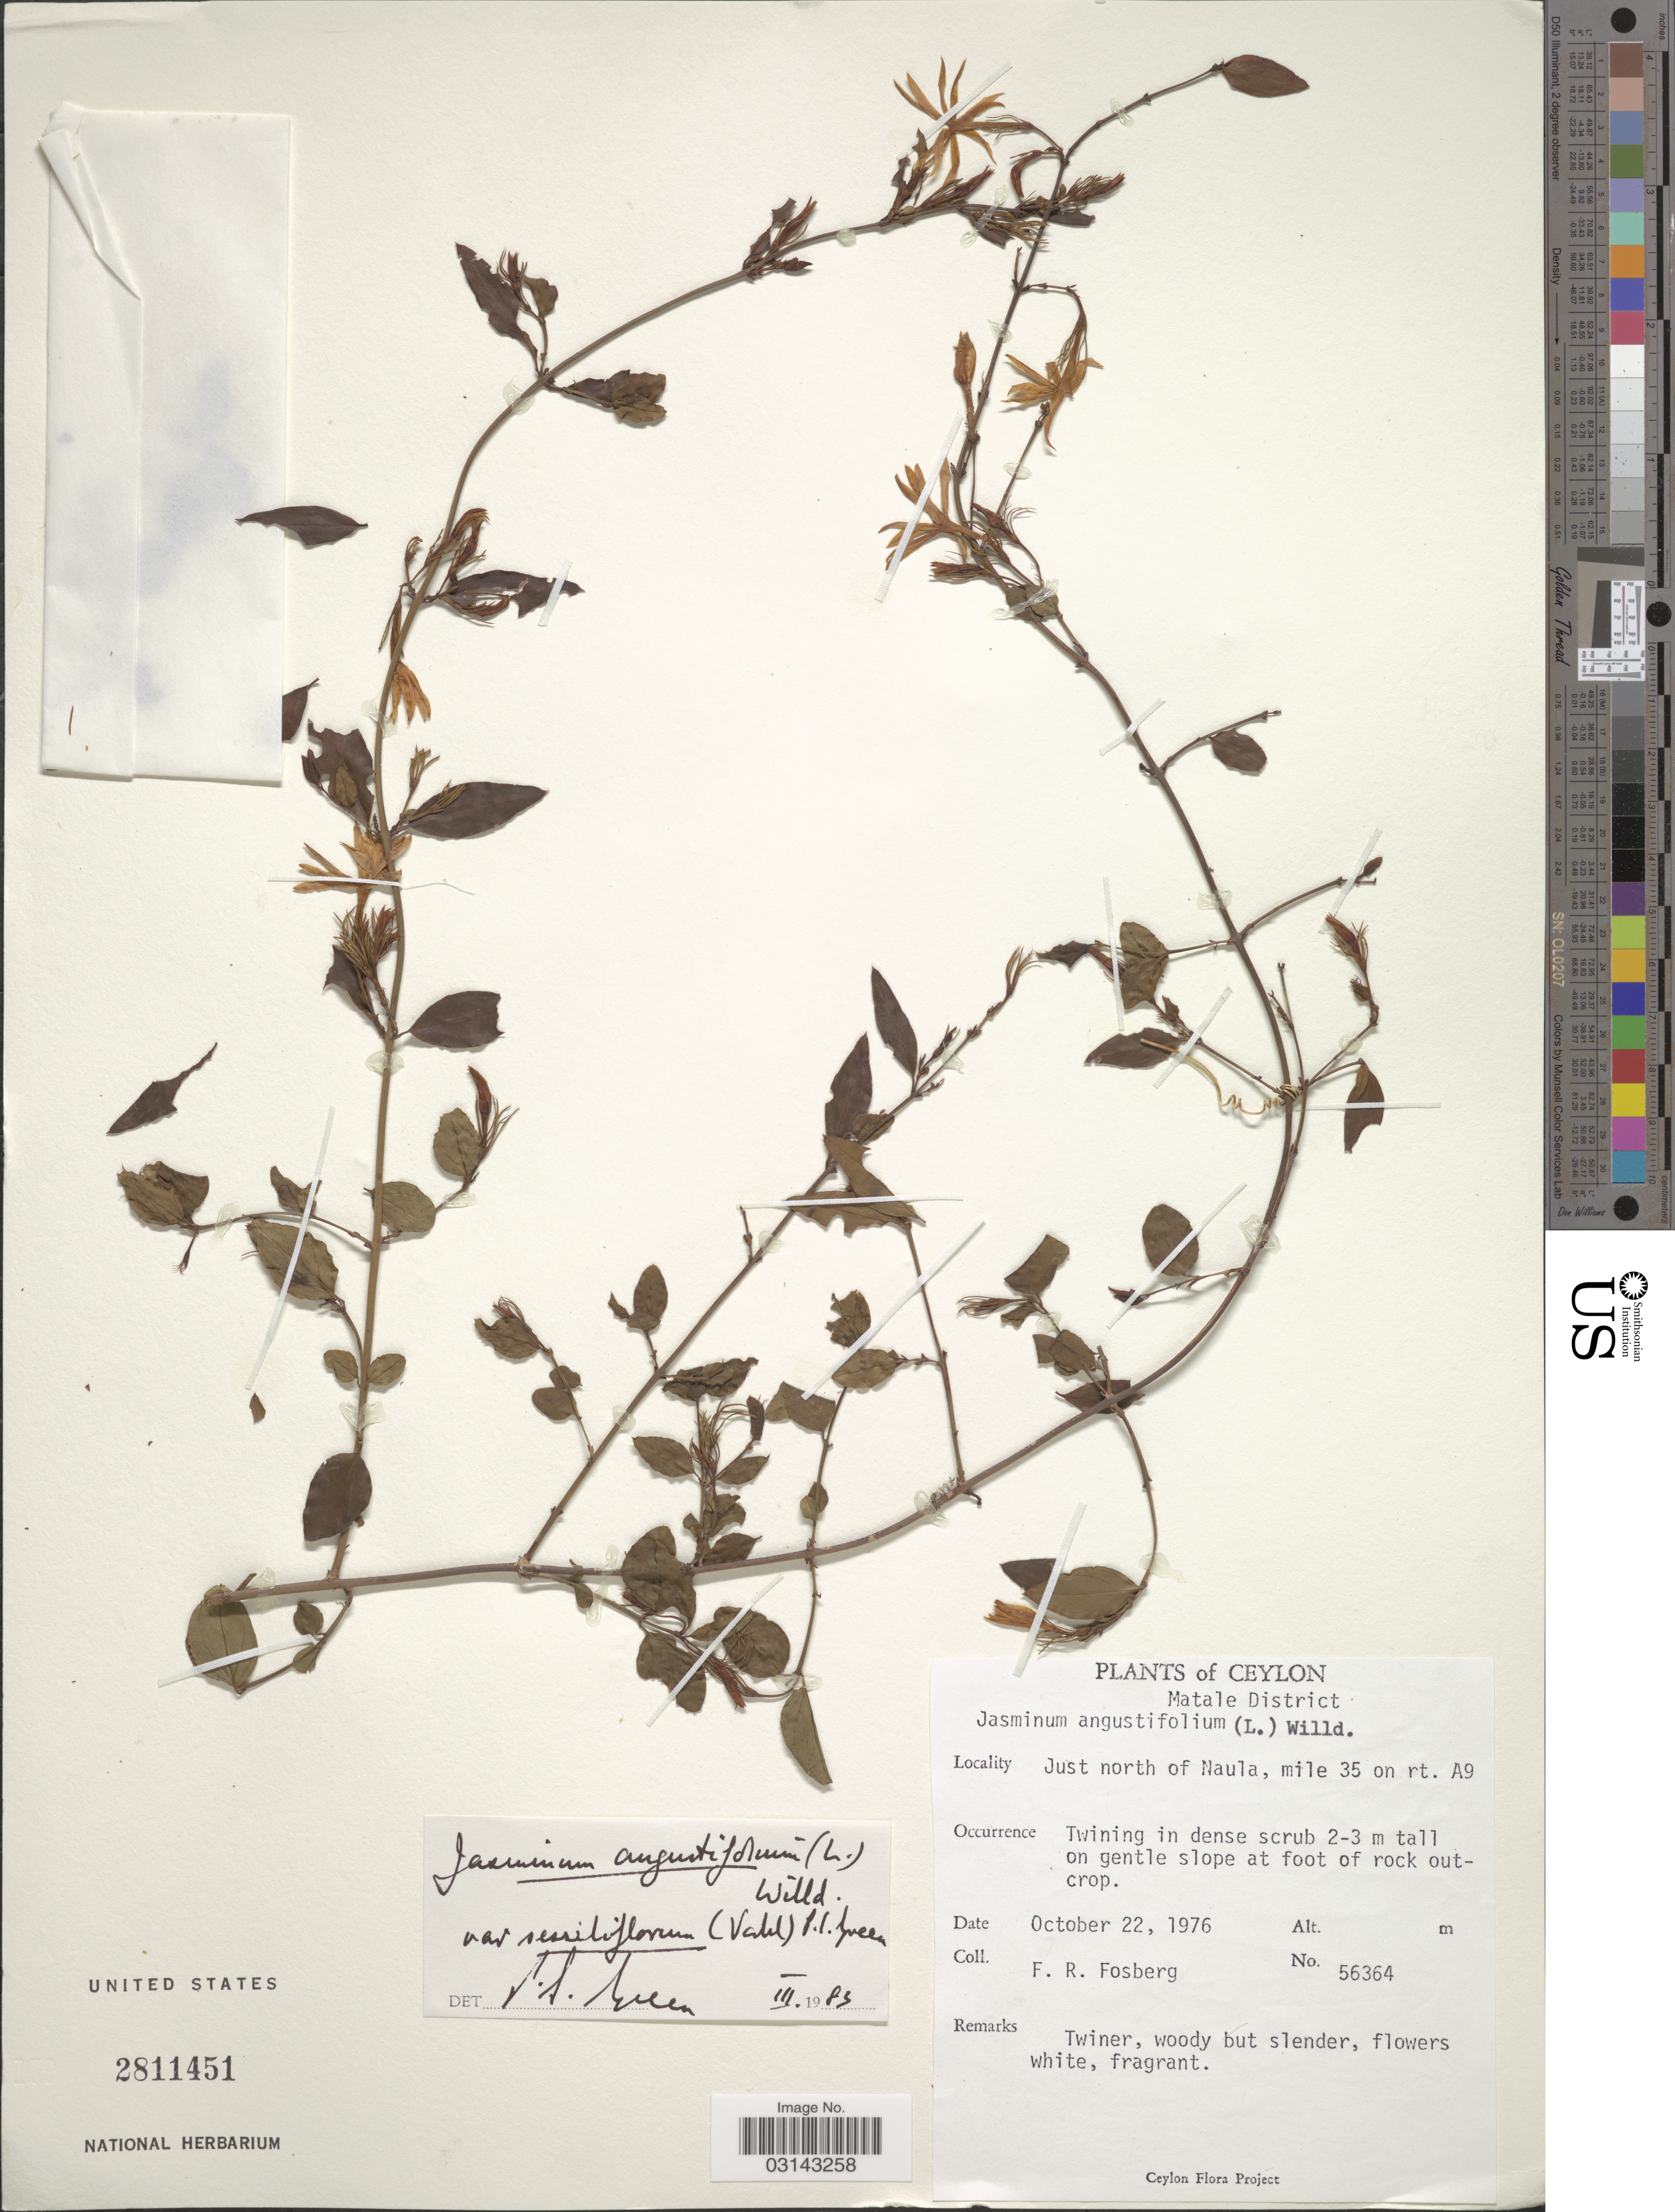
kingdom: Plantae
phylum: Tracheophyta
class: Magnoliopsida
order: Lamiales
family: Oleaceae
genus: Jasminum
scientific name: Jasminum angustifolium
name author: (L.) Willd.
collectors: F. R. Fosberg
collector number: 56364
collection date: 1976-10-22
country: Sri Lanka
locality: Ceylon. Matale District. Just north of Naula, mile 35 on rt. A9.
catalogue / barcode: US 2811451